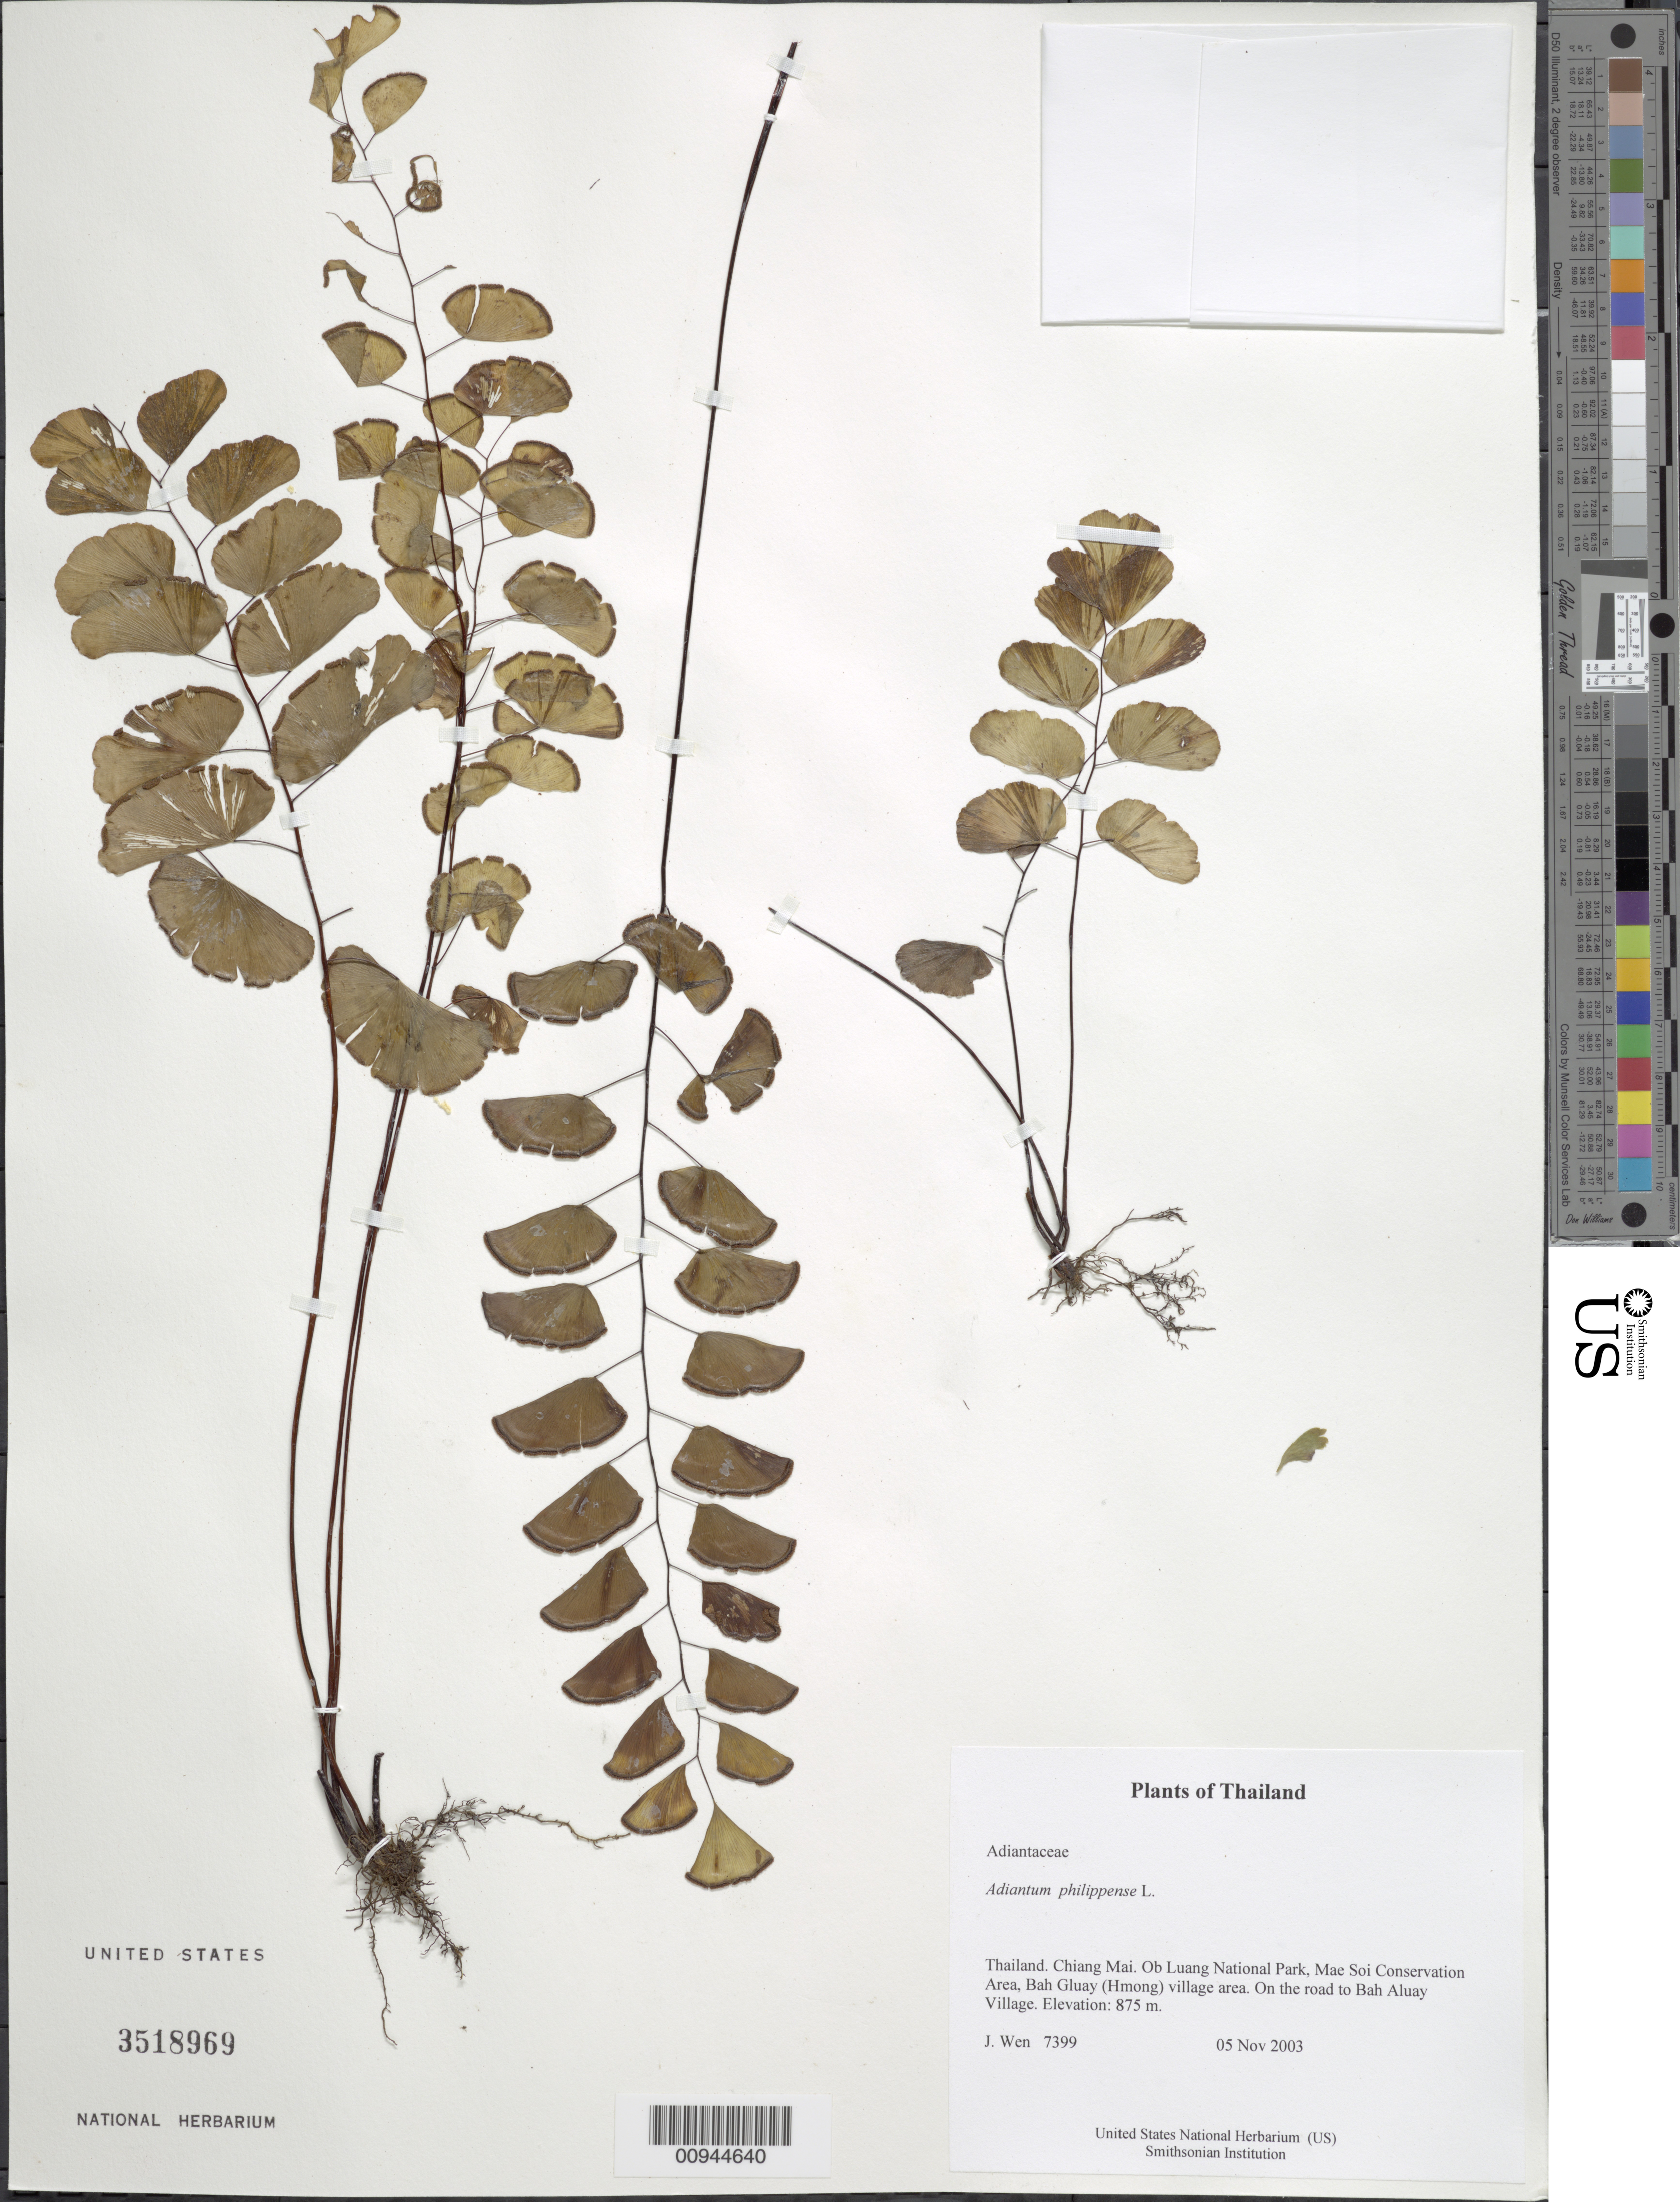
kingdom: Plantae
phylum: Tracheophyta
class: Polypodiopsida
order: Polypodiales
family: Pteridaceae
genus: Adiantum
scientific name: Adiantum philippense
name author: L.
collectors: J. Wen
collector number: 7399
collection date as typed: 05 Nov 2003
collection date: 2003-11-05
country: Thailand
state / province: Chiang Mai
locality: Ob Luang National Park, Mae Soi Conservation Area, Bah Gluay (Hmong) village area. On the road to Bah Aluay Village.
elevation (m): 875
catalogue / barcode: US 3518969